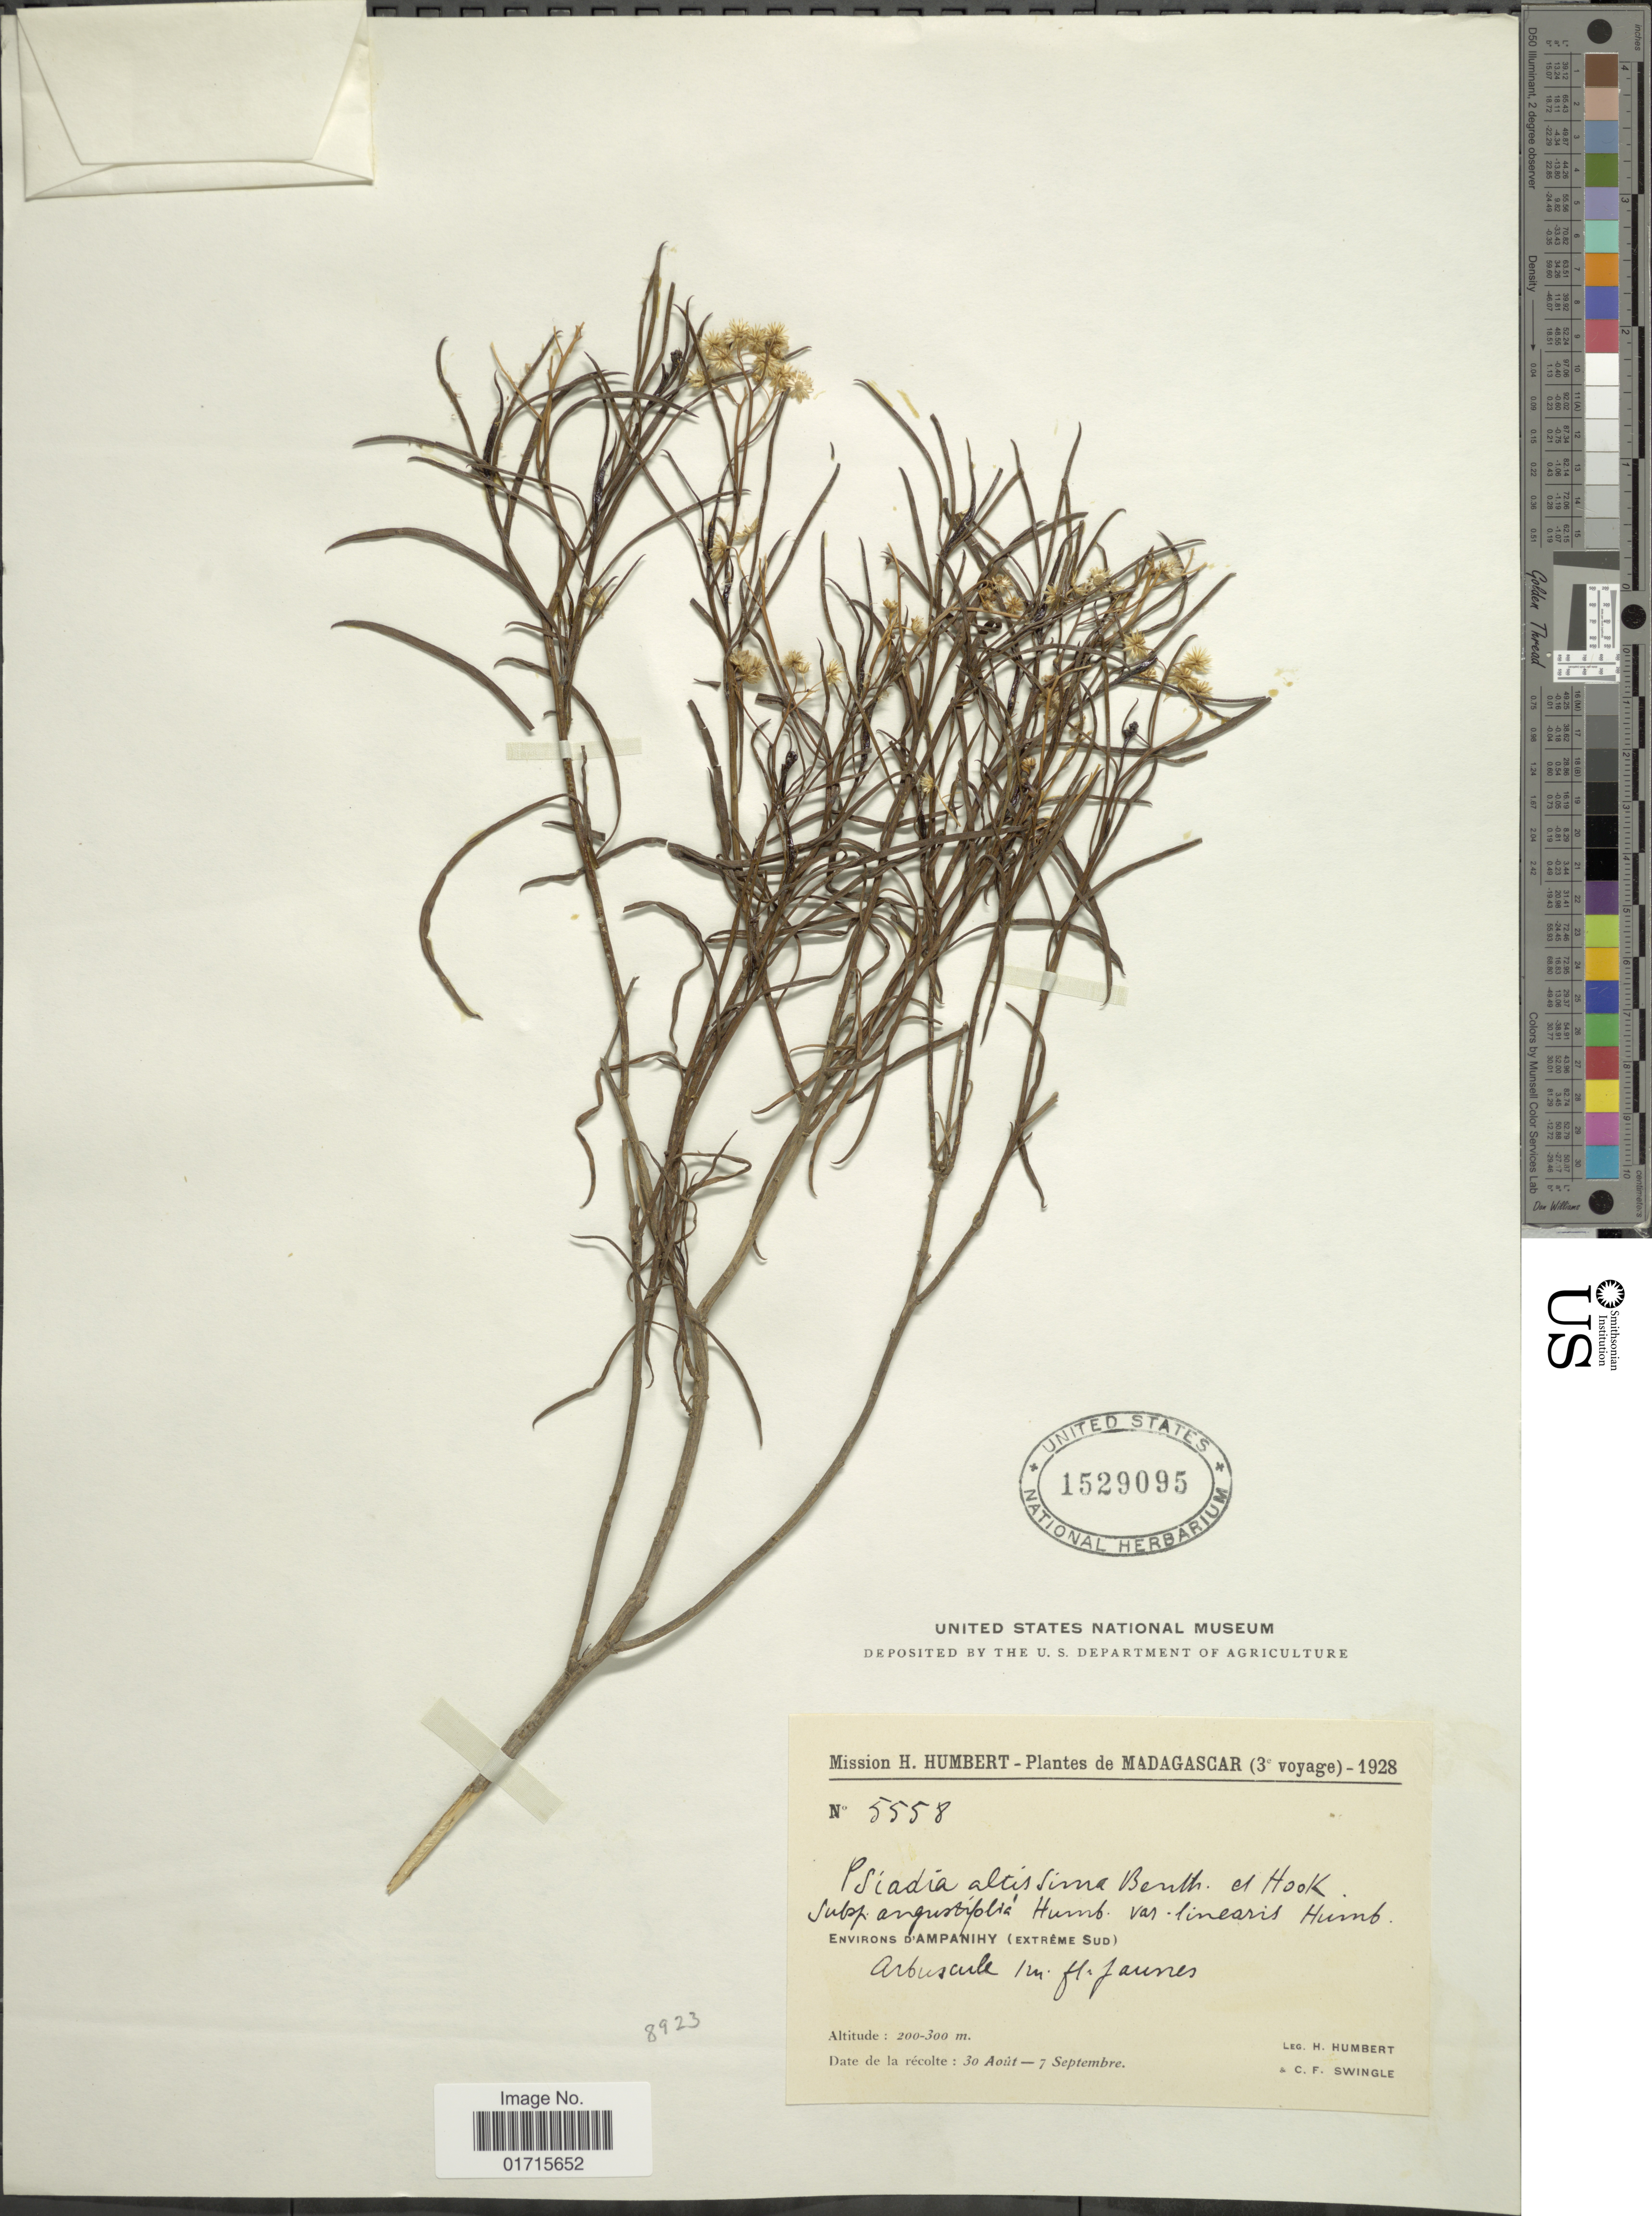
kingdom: Plantae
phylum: Tracheophyta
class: Magnoliopsida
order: Asterales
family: Asteraceae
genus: Psiadia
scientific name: Psiadia altissima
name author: Benth.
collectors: H. Humbert & C. Swingle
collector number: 5558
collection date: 1928-08-03/1928-09-07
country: Madagascar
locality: Environs dÁmpanihy (Extreme Sud)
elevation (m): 200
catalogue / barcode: US 1529095